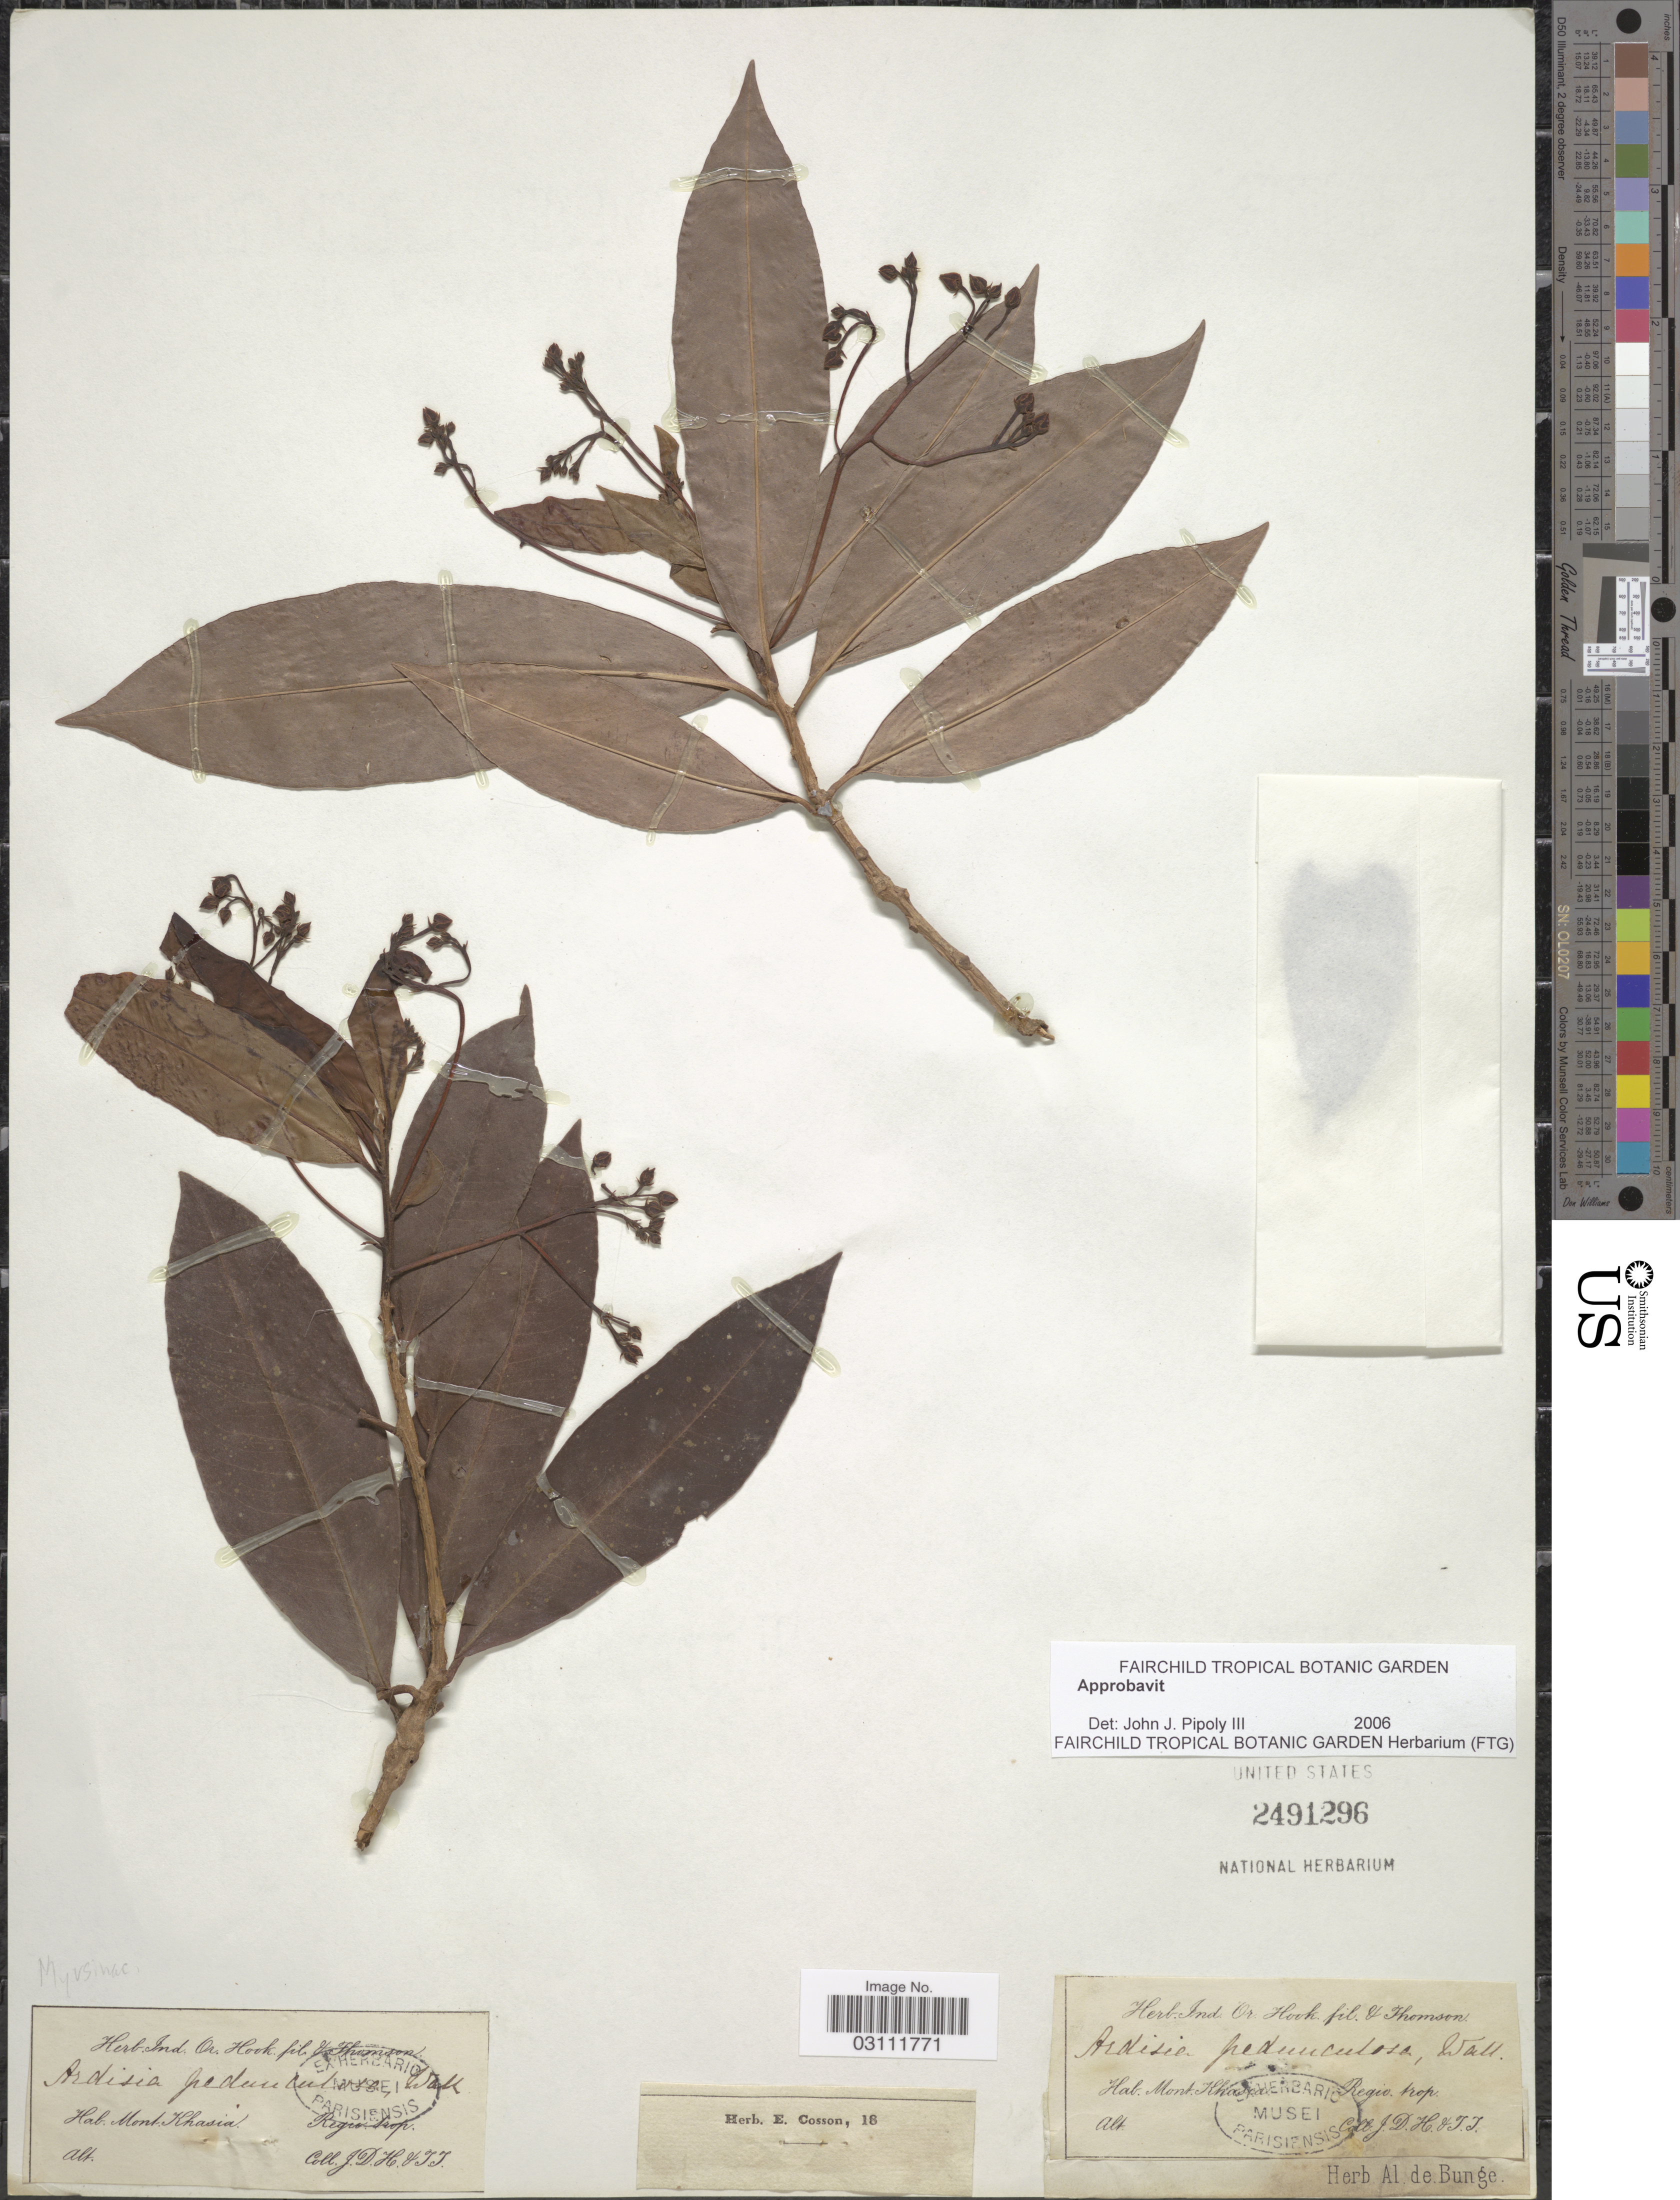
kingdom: Plantae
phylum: Tracheophyta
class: Magnoliopsida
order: Ericales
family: Primulaceae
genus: Ardisia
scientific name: Ardisia pedunculata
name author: H.R. Fletcher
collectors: J. D. Hooker & T. Thomson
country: India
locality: Mont. Khasia, Regio trop.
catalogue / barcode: US 2491296